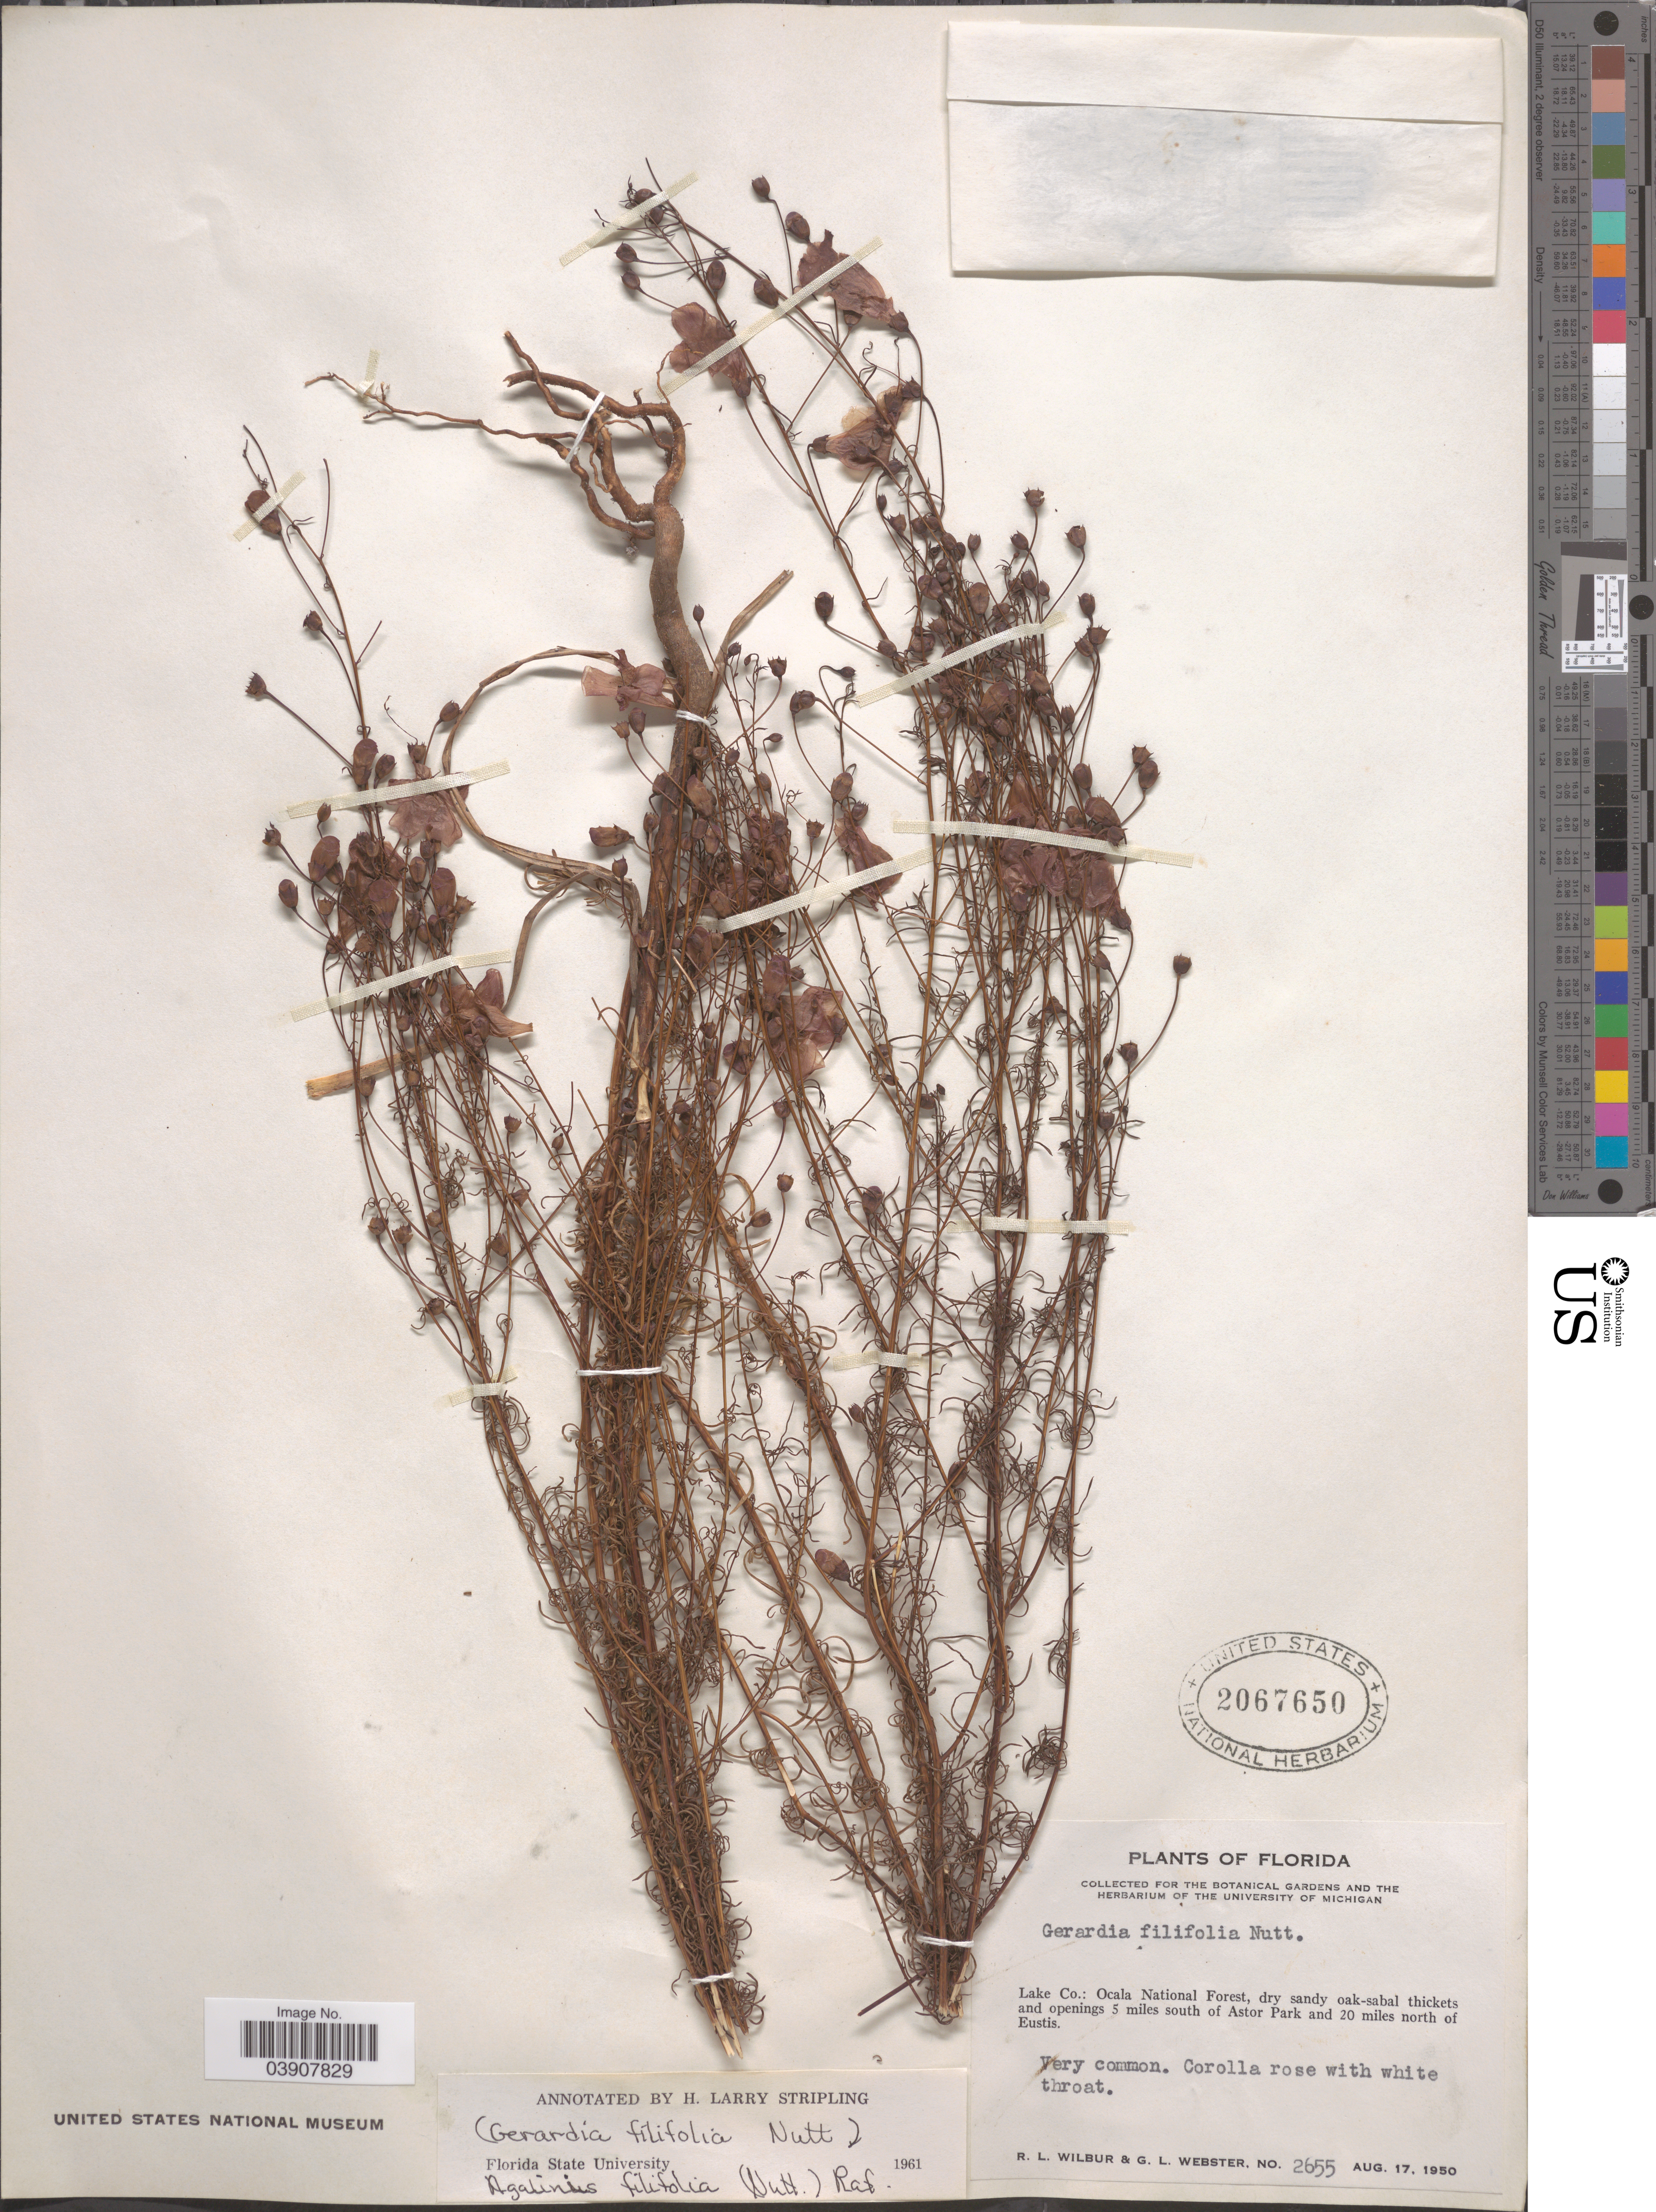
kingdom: Plantae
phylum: Tracheophyta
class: Magnoliopsida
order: Lamiales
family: Orobanchaceae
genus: Agalinis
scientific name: Agalinis filifolia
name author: Raf.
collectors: R. L. Wilbur & G. L. Webster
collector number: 2655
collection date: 1950-08-17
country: United States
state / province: Florida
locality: Lake Co.: Ocala National Forest, dry sandy oak-sabal thickets and openings 5 miles south of Astor Park and 20 miles north of Eustis.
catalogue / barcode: US 2067650